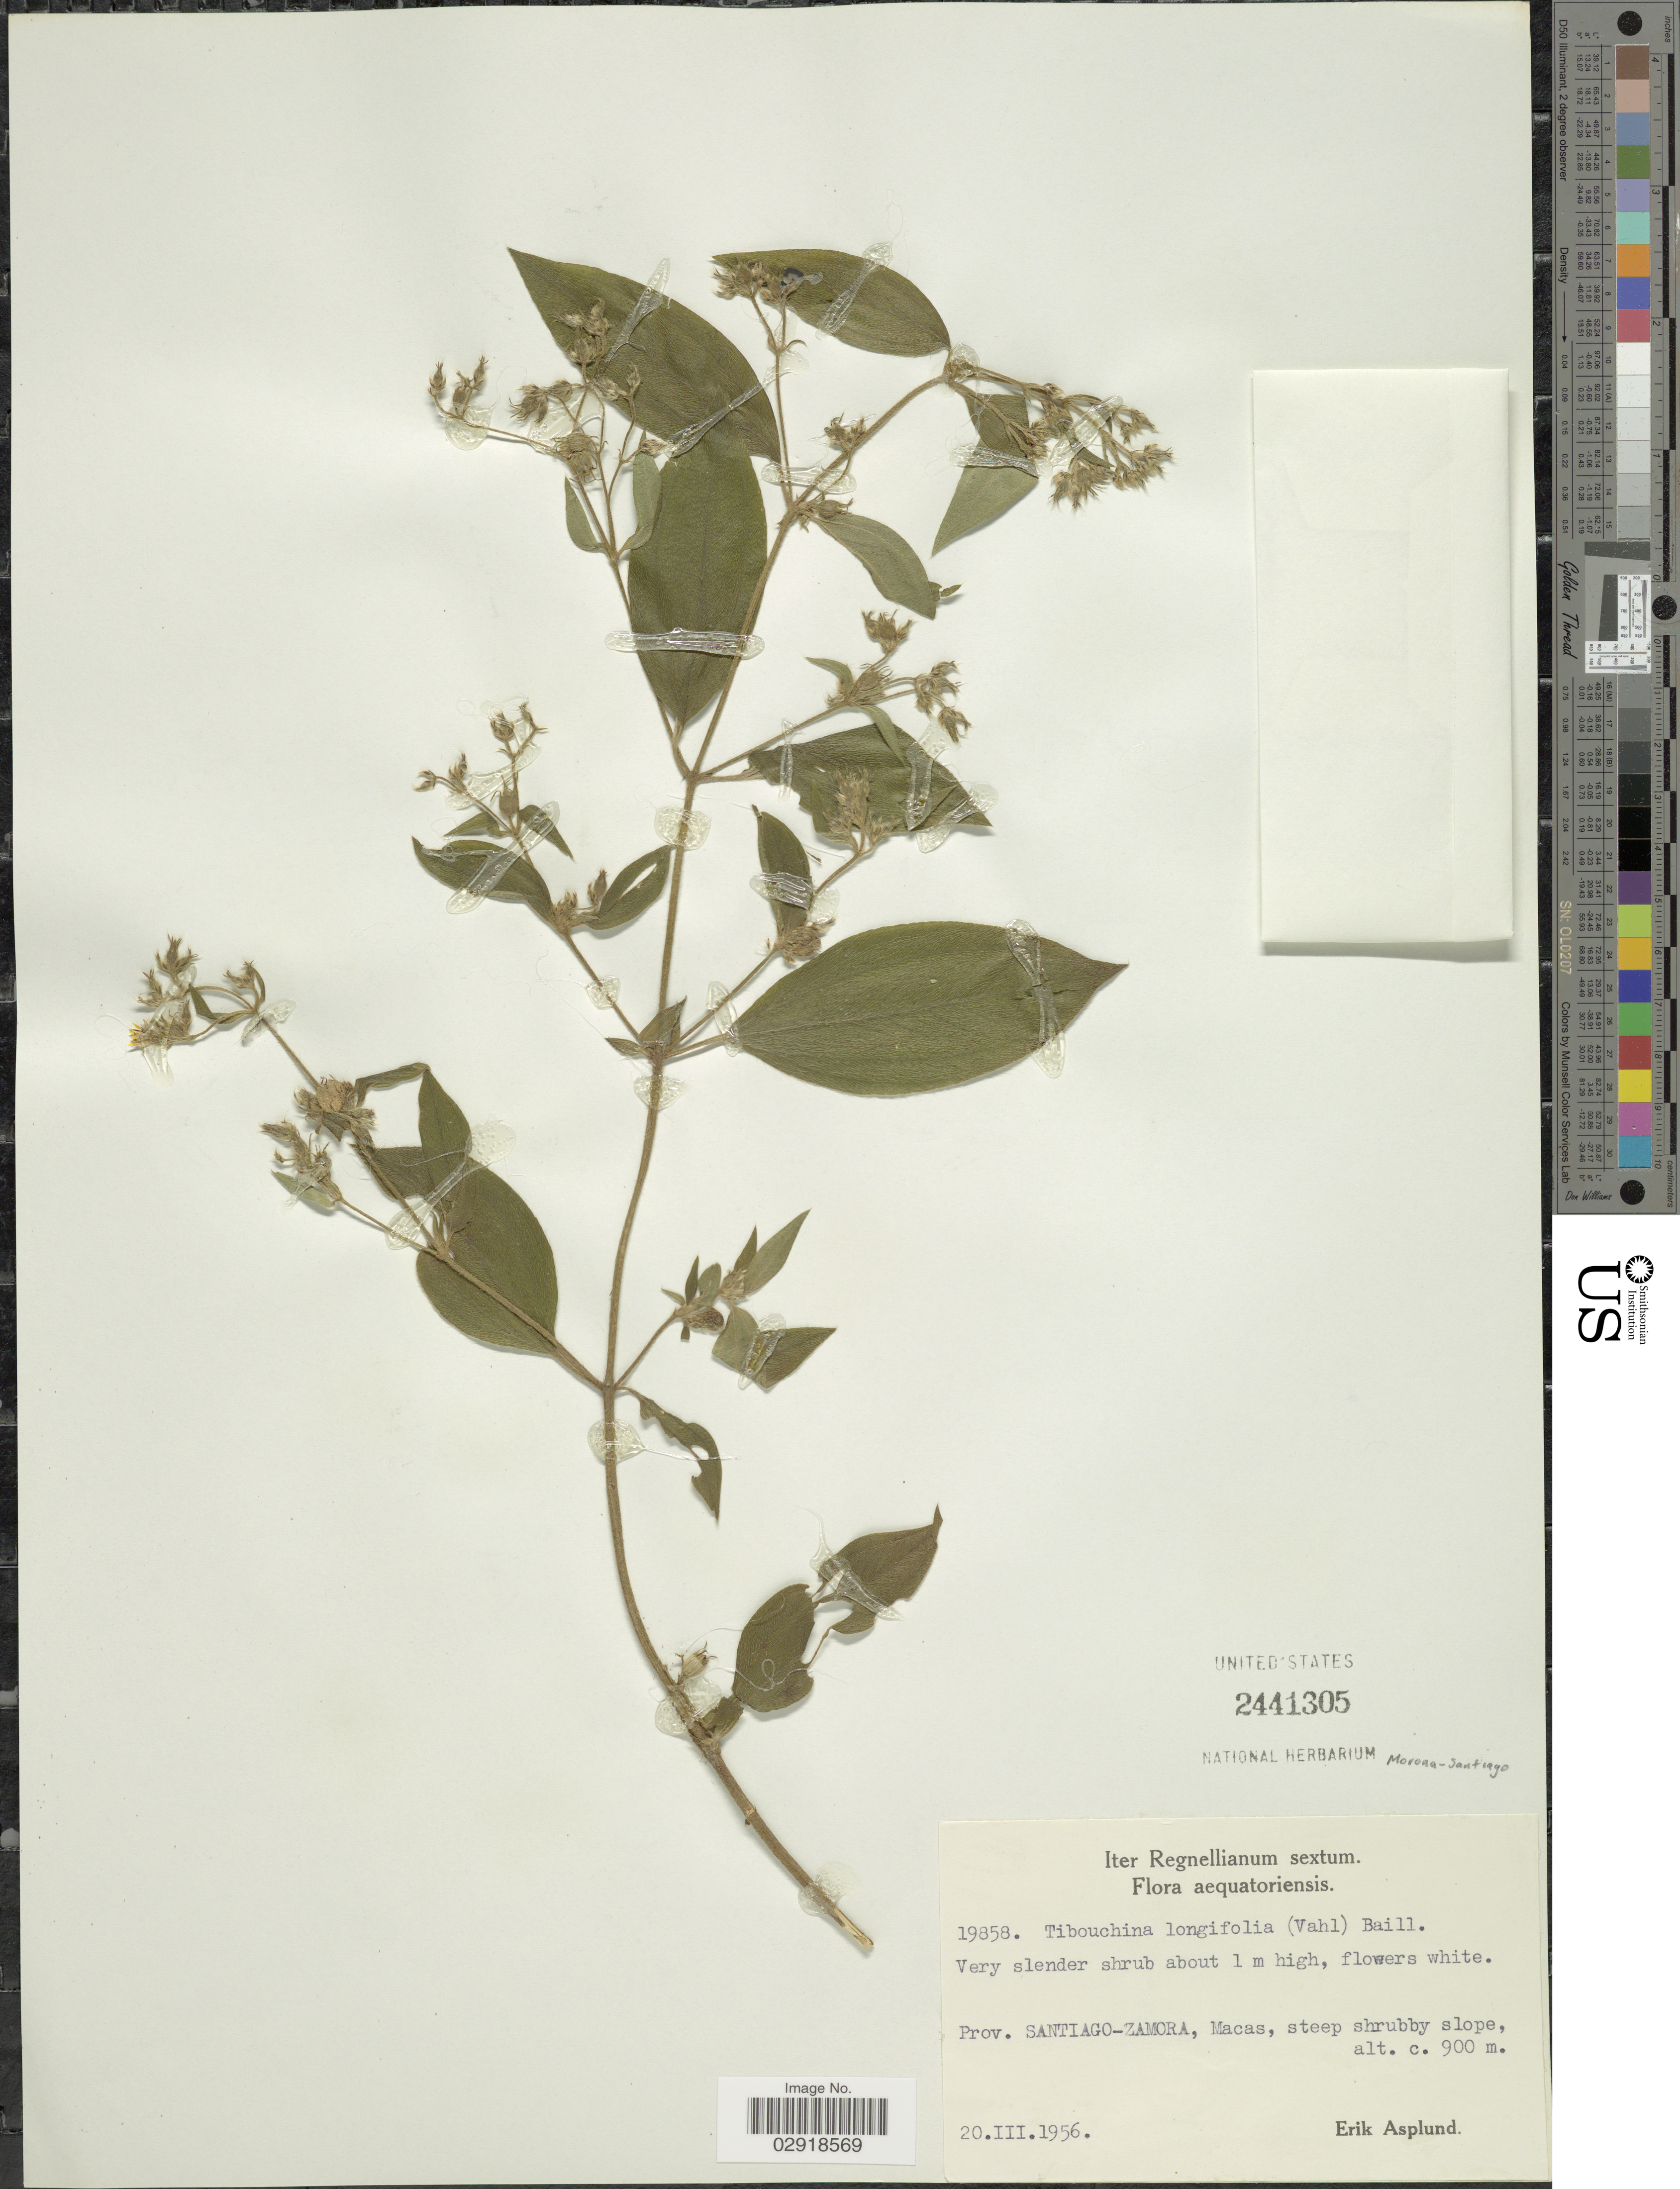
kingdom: Plantae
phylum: Tracheophyta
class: Magnoliopsida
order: Myrtales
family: Melastomataceae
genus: Chaetogastra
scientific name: Chaetogastra longifolia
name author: (Vahl) DC.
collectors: E. Asplund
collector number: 19858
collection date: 1956-03-20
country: Ecuador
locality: Prov. Santiago-Zamora, Macas, steep shrubby slope.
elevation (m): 900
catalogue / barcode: US 2441305